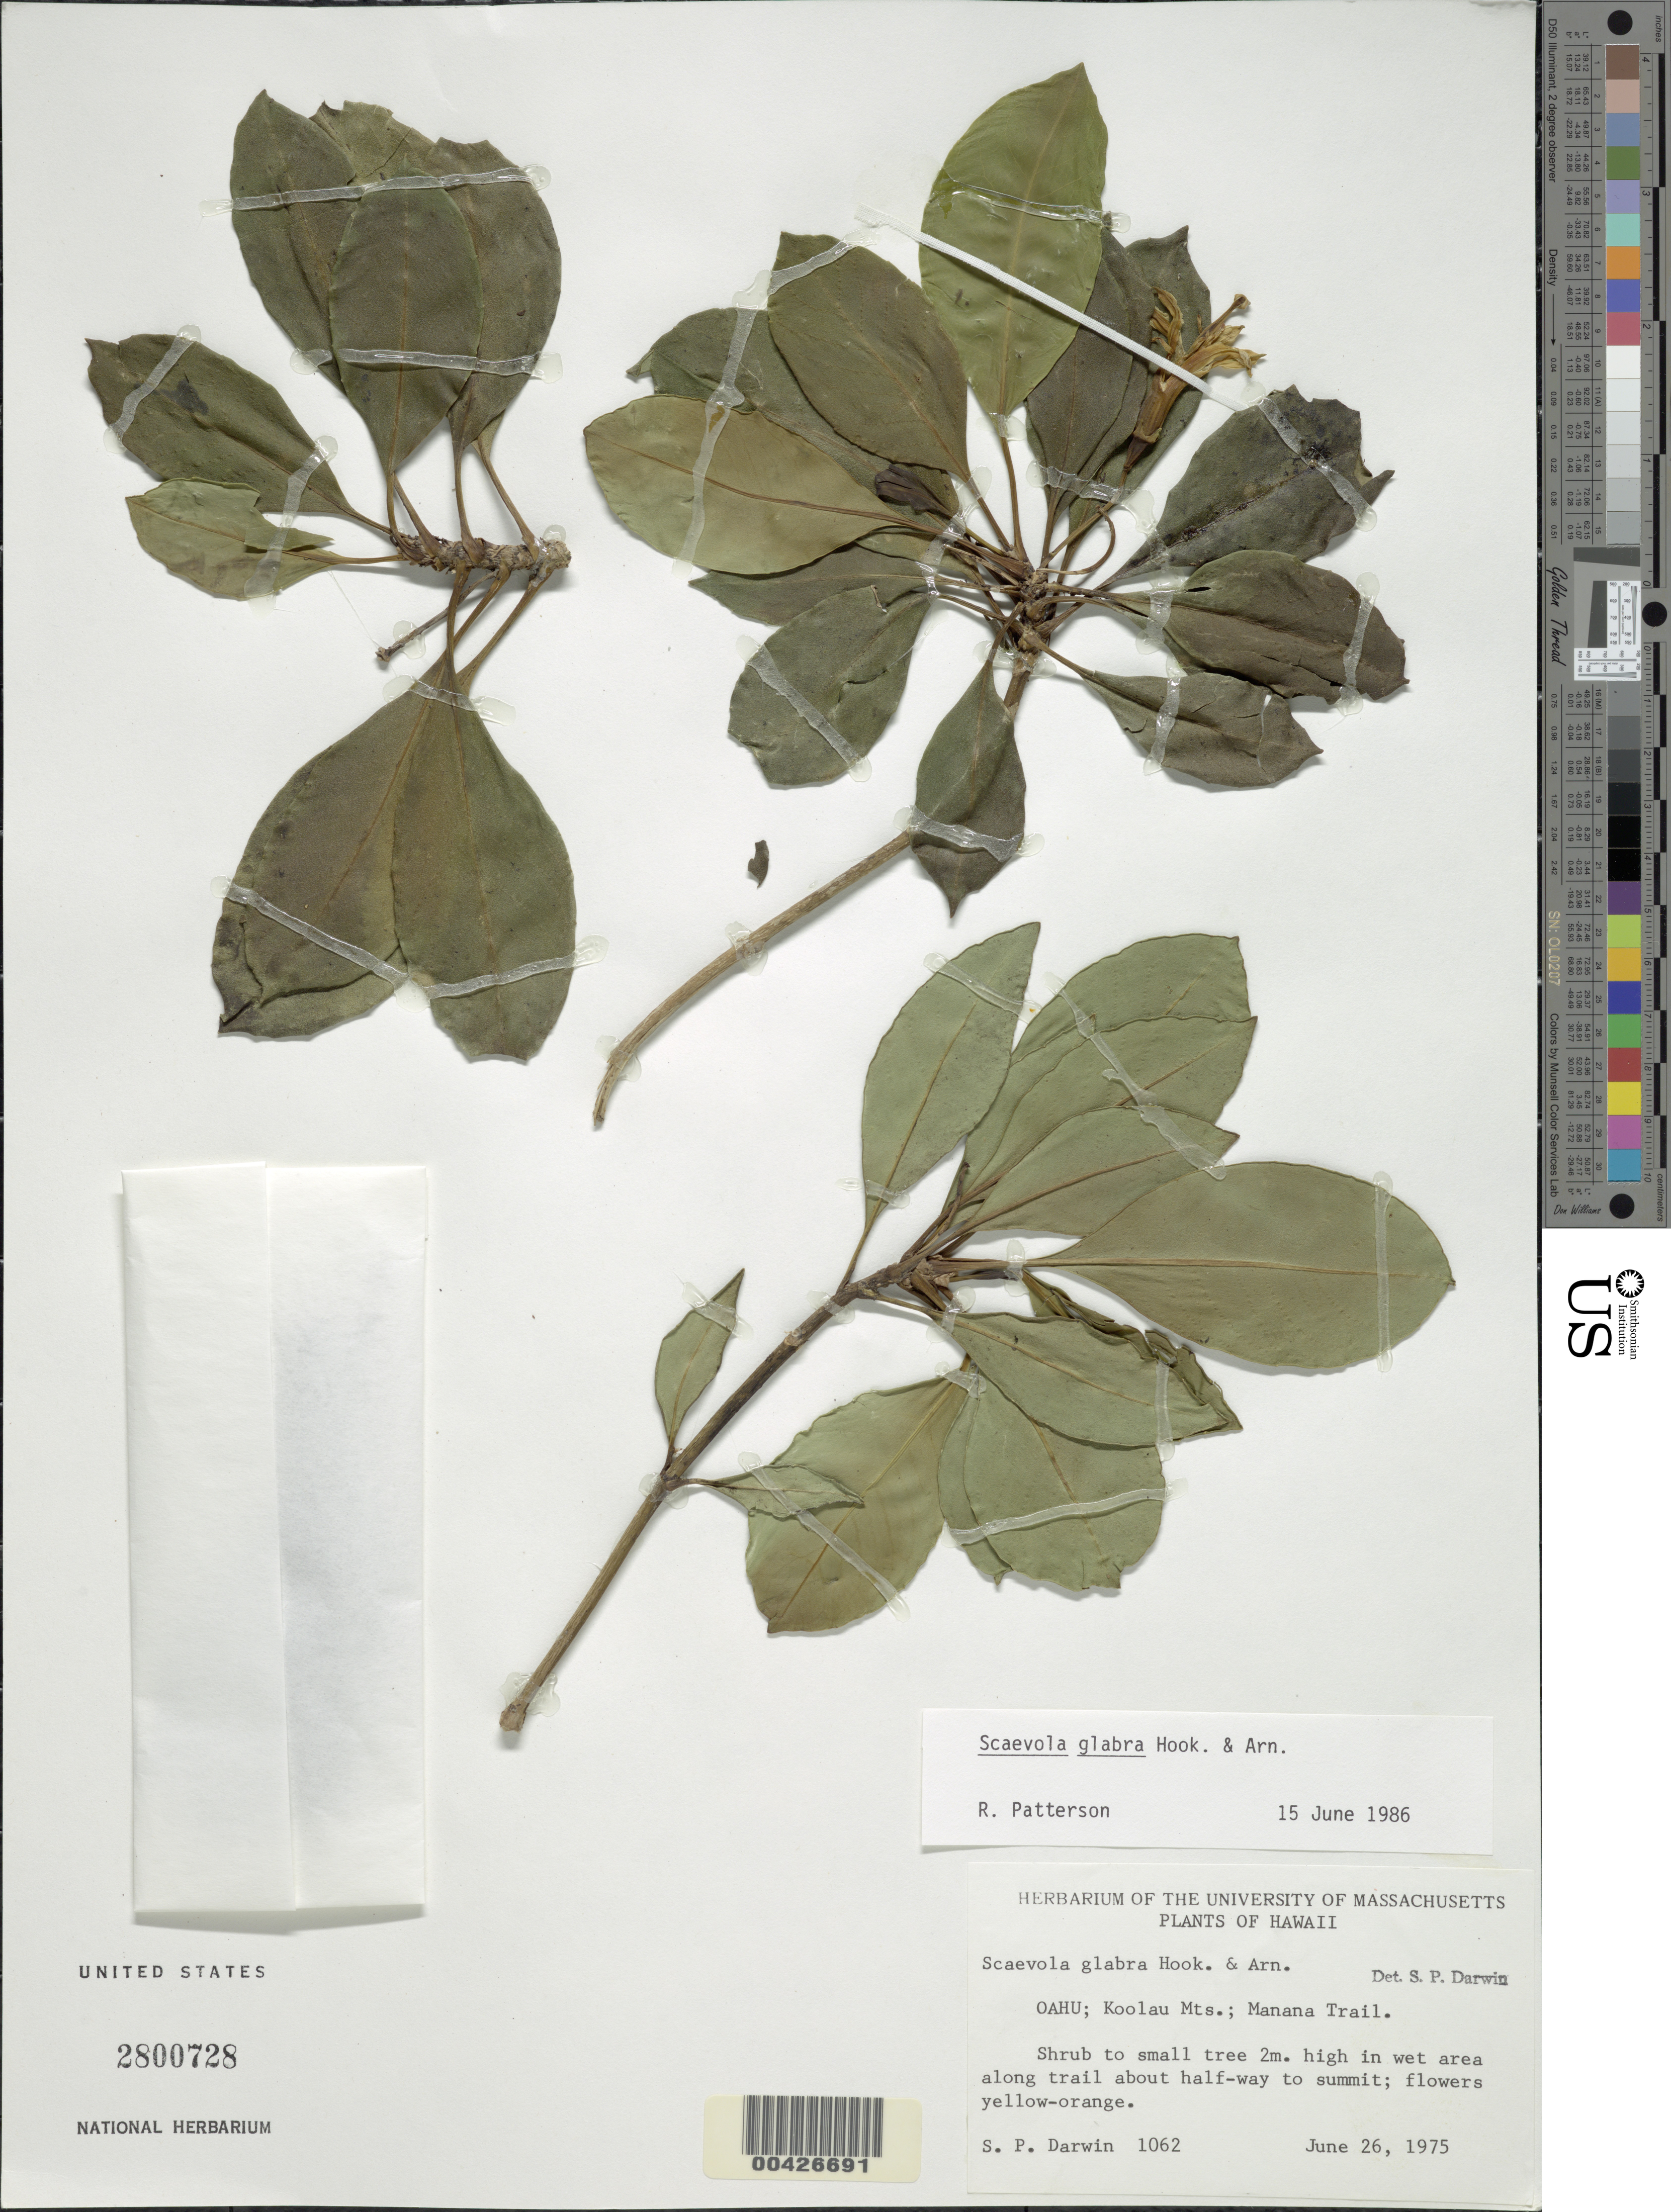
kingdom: Plantae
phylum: Tracheophyta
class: Magnoliopsida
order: Asterales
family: Goodeniaceae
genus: Scaevola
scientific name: Scaevola glabra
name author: Hook. & Arn.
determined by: Patterson, R.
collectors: S. P. Darwin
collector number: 1062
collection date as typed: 26 Jun 1975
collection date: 1975-06-26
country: United States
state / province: Hawaii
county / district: Honolulu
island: Oahu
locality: Oahu; Koolau Mts., Manana Trail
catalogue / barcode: US 2800728